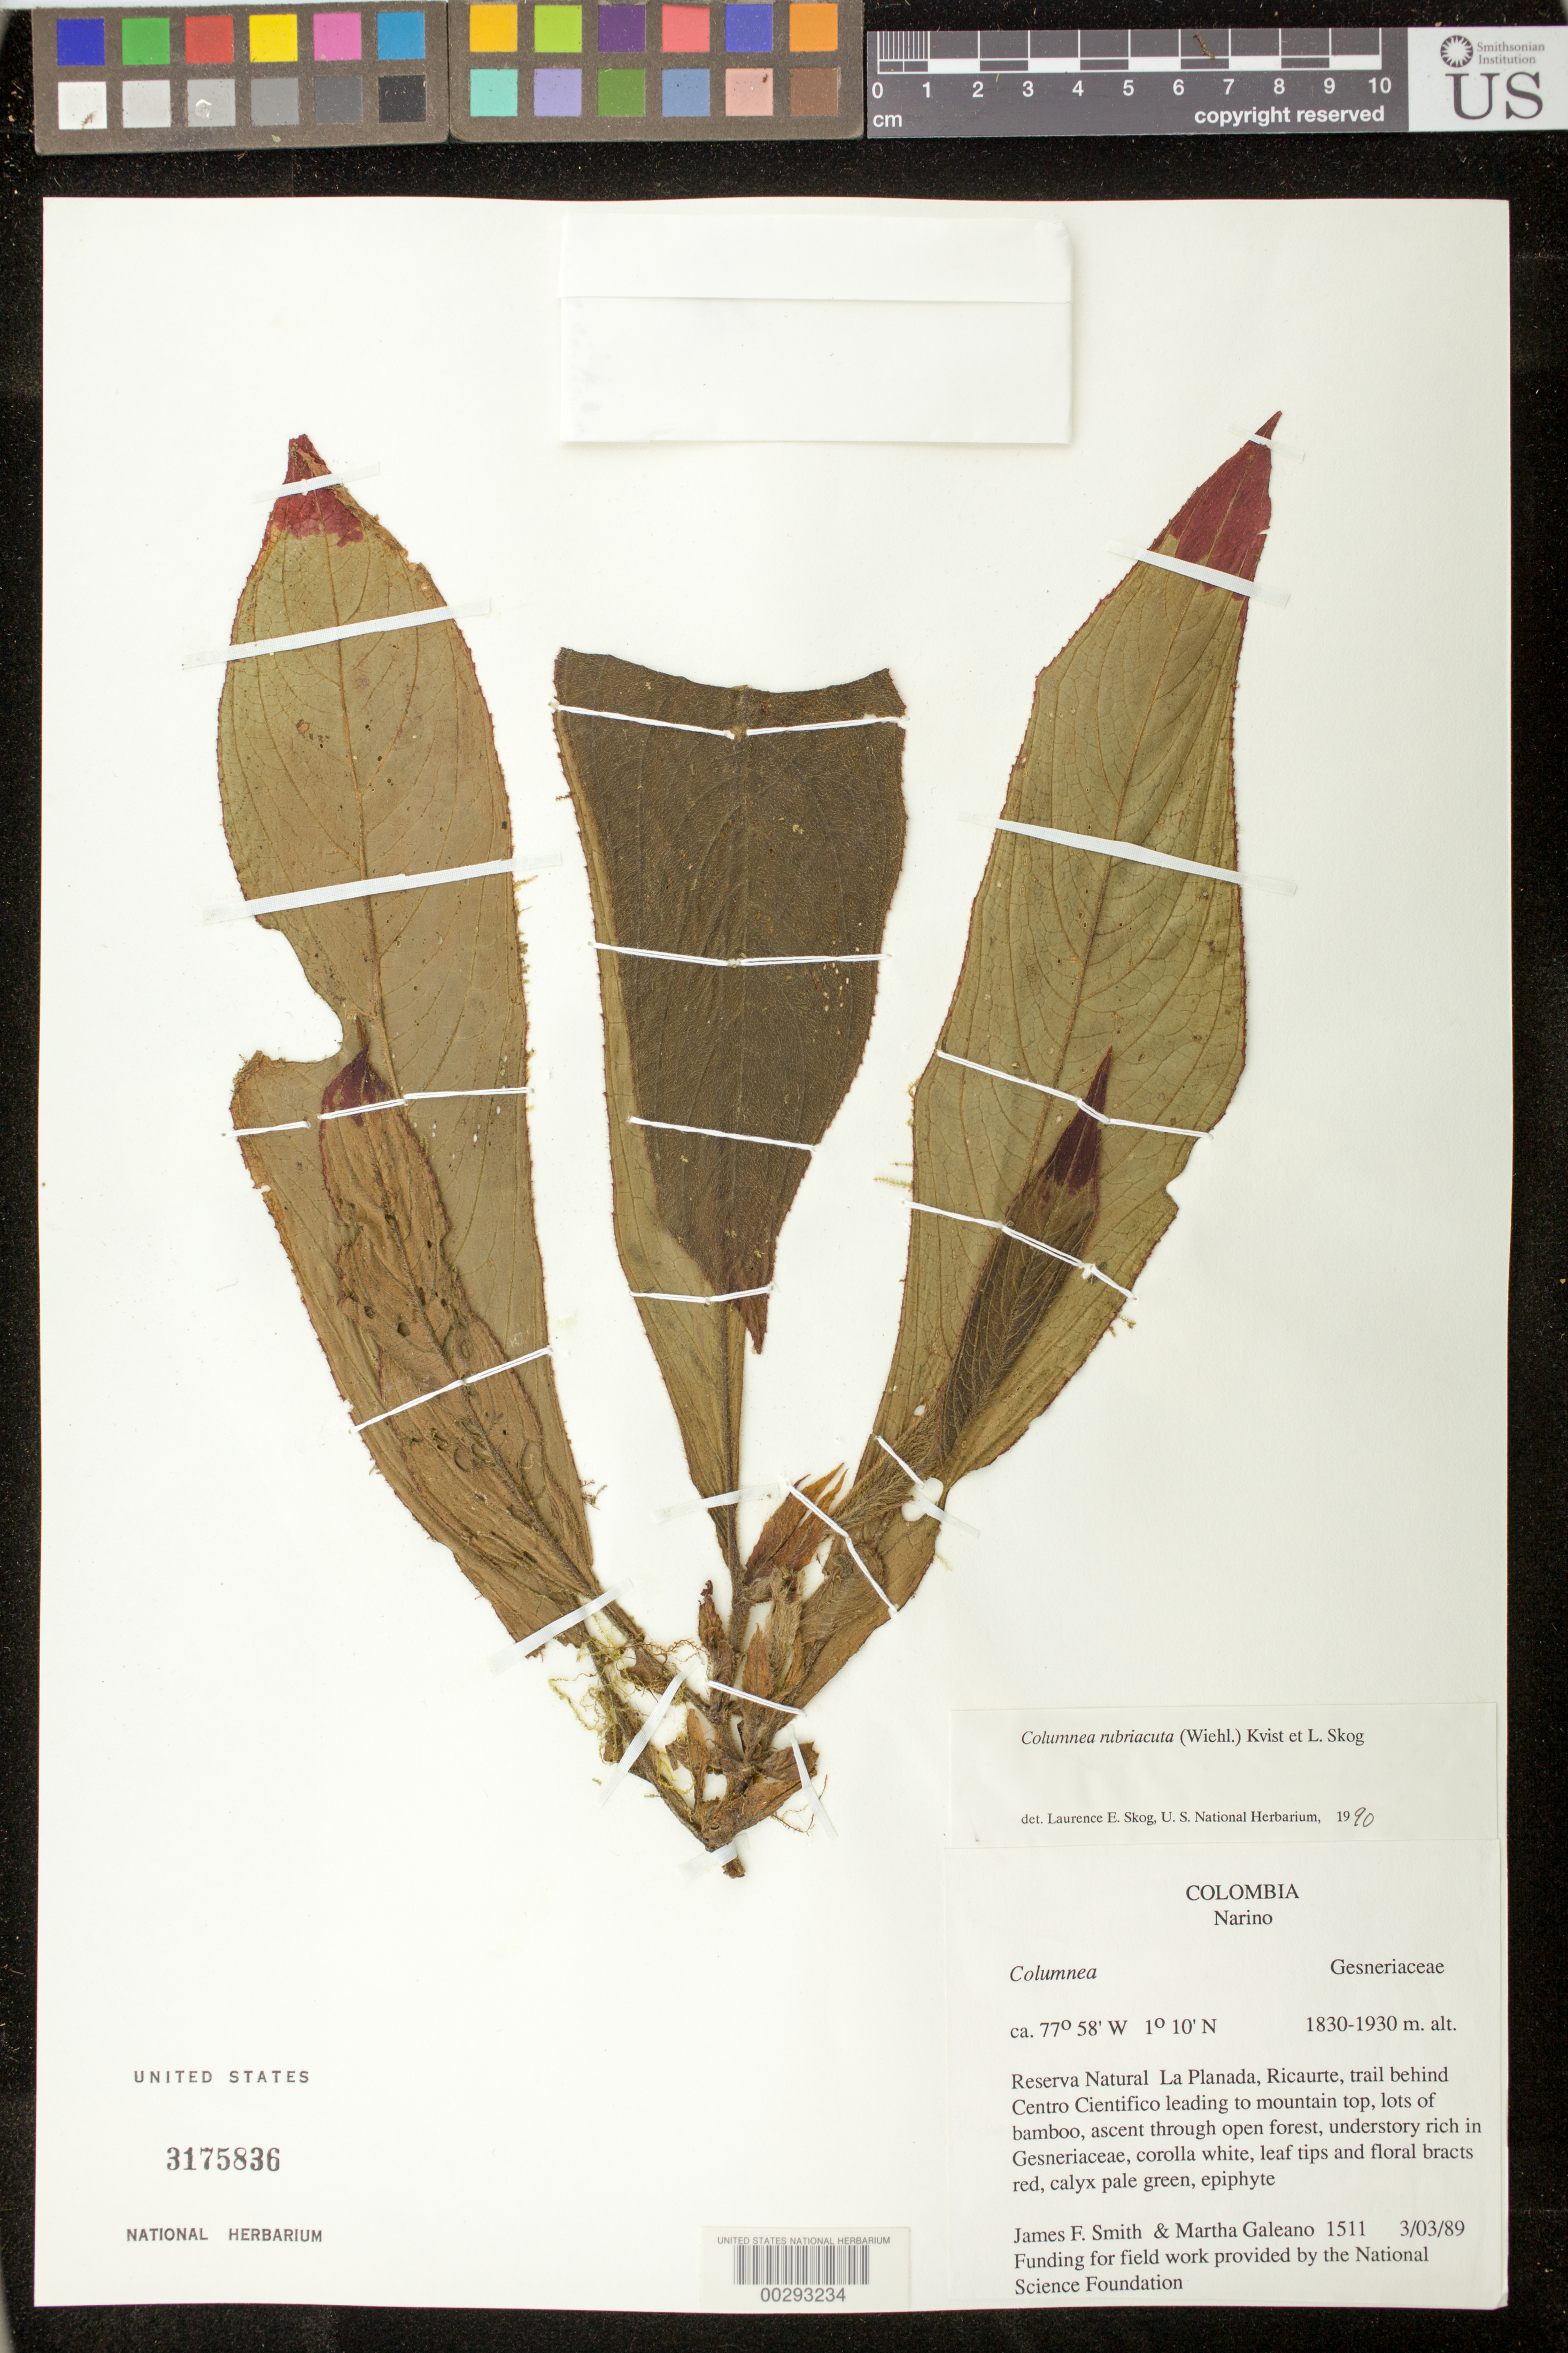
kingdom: Plantae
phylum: Tracheophyta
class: Magnoliopsida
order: Lamiales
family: Gesneriaceae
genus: Columnea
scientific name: Columnea rubriacuta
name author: (Wiehler) L.P. Kvist & L.E. Skog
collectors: J. Smith & M. Galeano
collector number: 1511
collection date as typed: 03 Mar 1989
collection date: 1989-03-03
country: Colombia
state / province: Nariño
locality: Reserva Natural La Planada, Ricaurte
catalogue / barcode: US 3175836